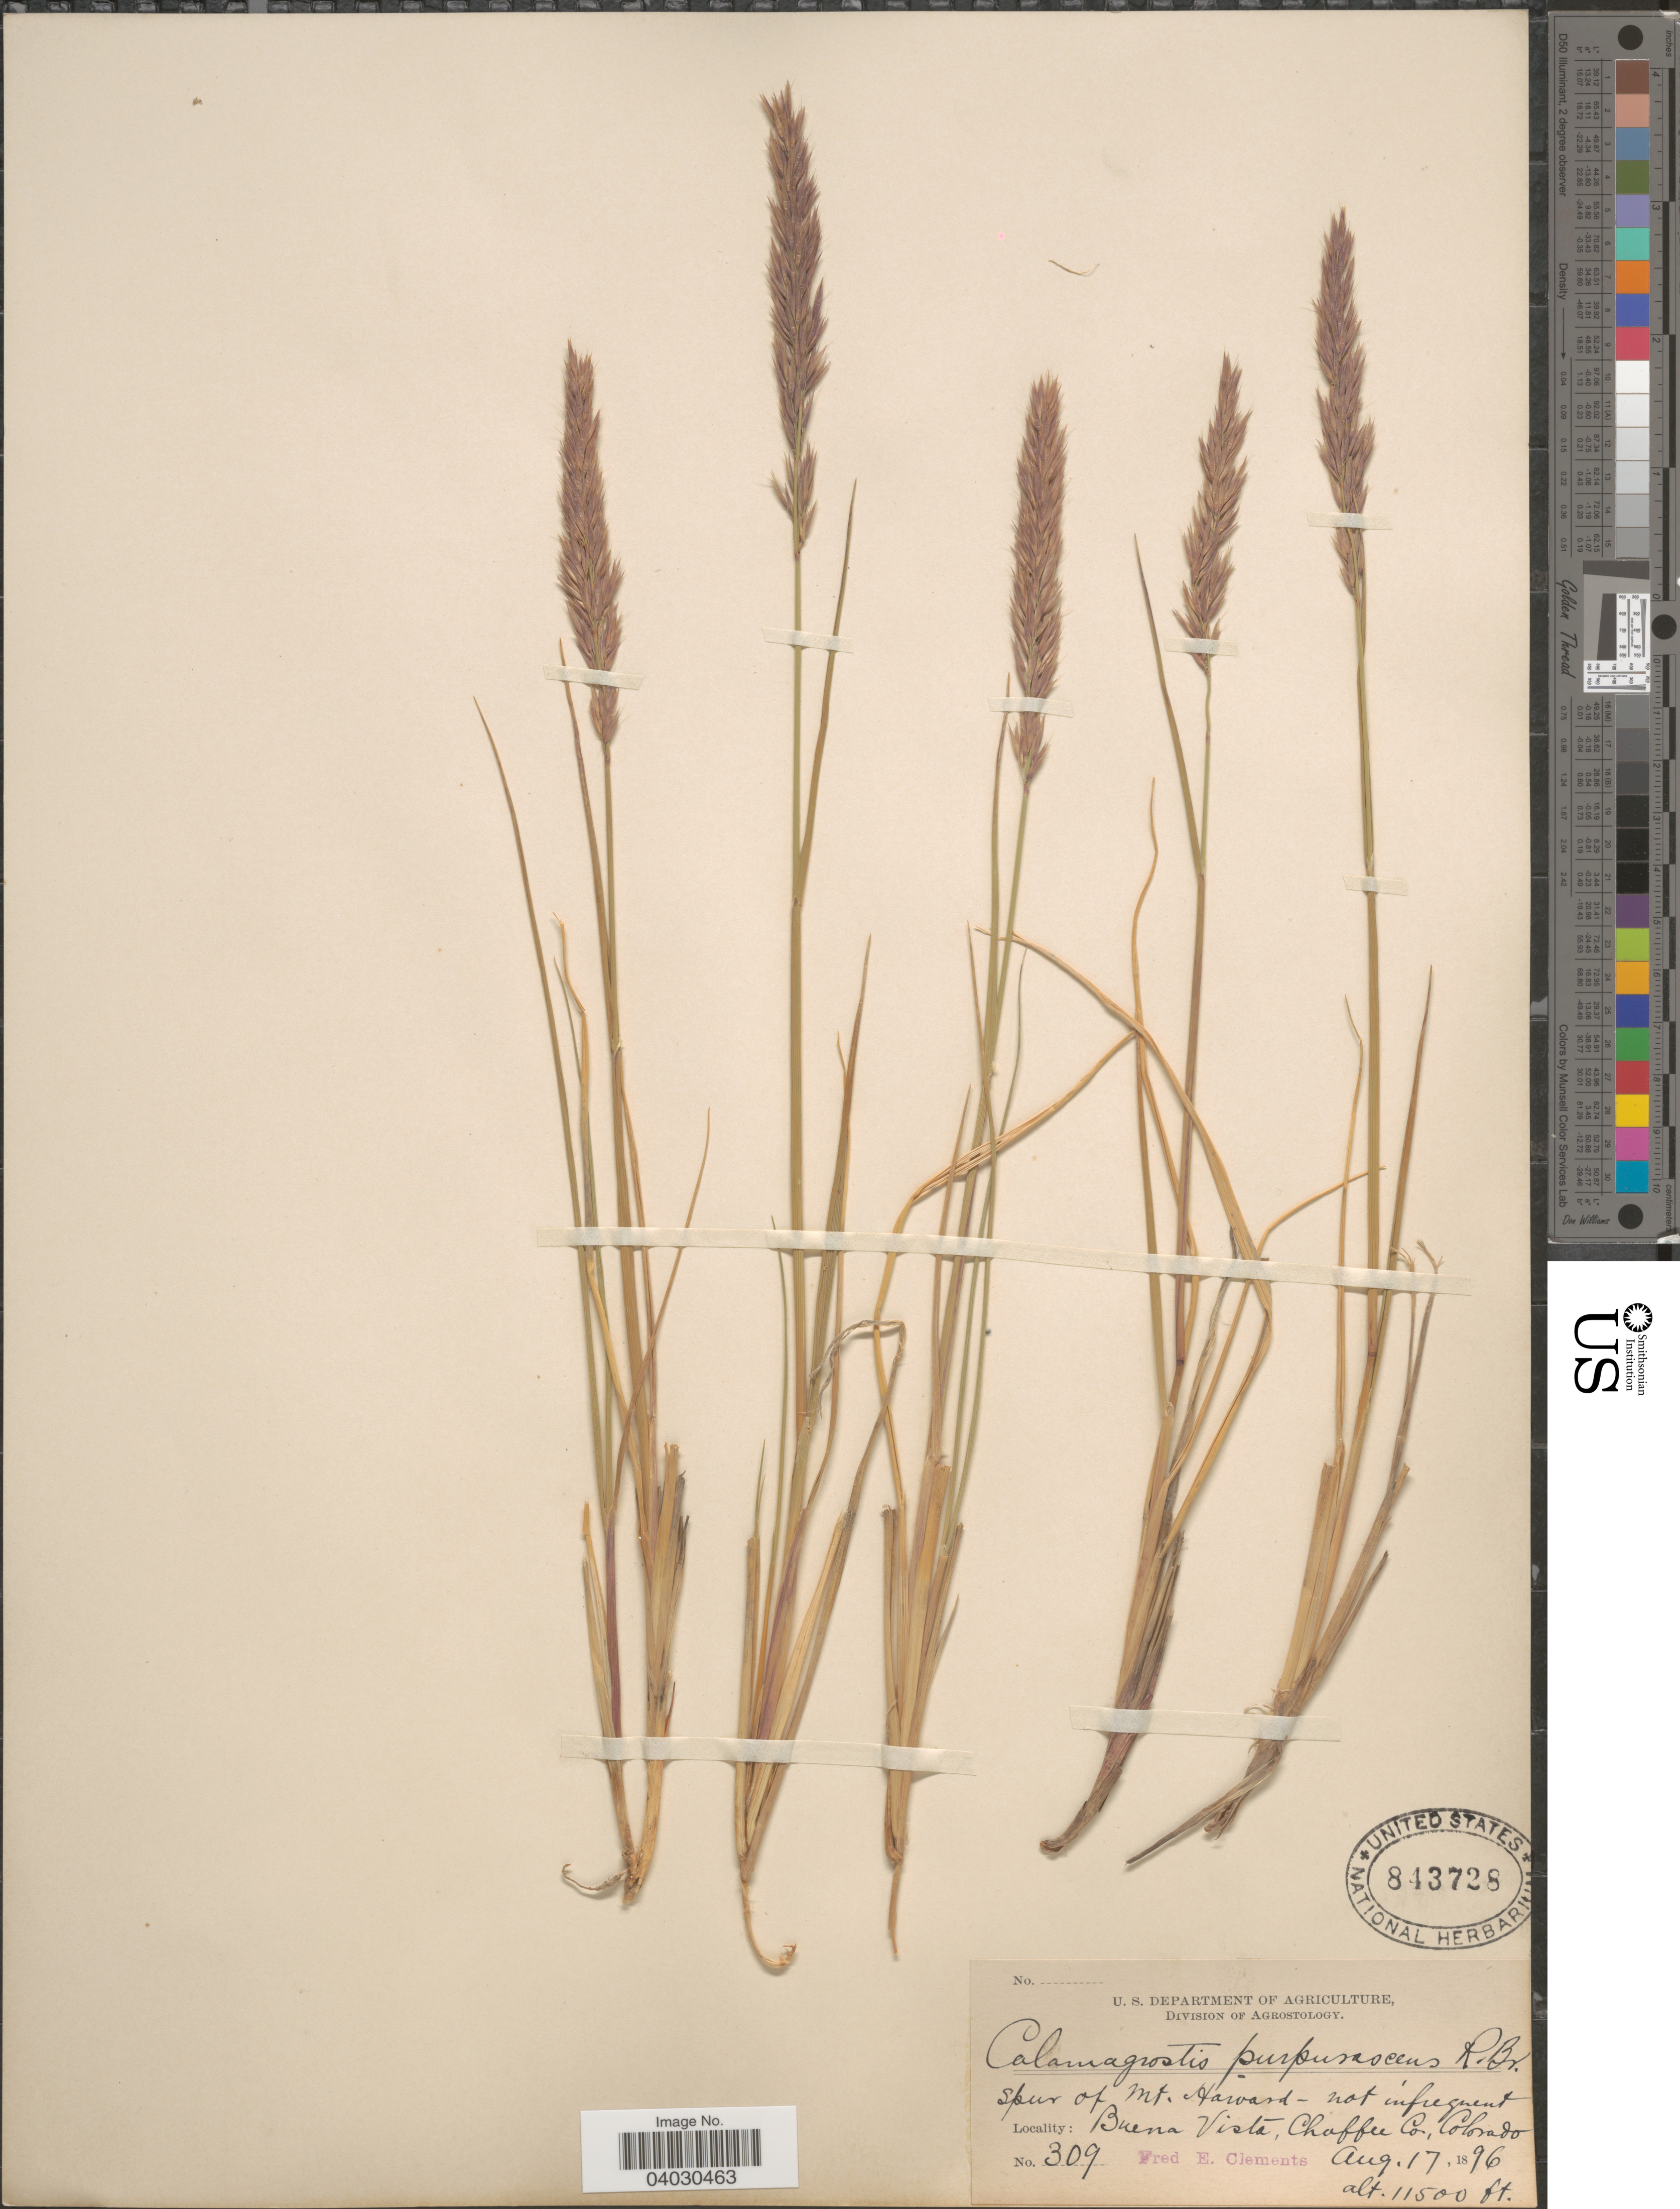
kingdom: Plantae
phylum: Tracheophyta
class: Liliopsida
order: Poales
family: Poaceae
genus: Calamagrostis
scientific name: Calamagrostis purpurascens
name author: R. Br.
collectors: F. E. Clements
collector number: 309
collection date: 1896-08-17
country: United States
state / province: Colorado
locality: Spur of Mt. Harvard. Buena Vista, Chaffee Co.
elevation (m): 3505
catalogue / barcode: US 843728